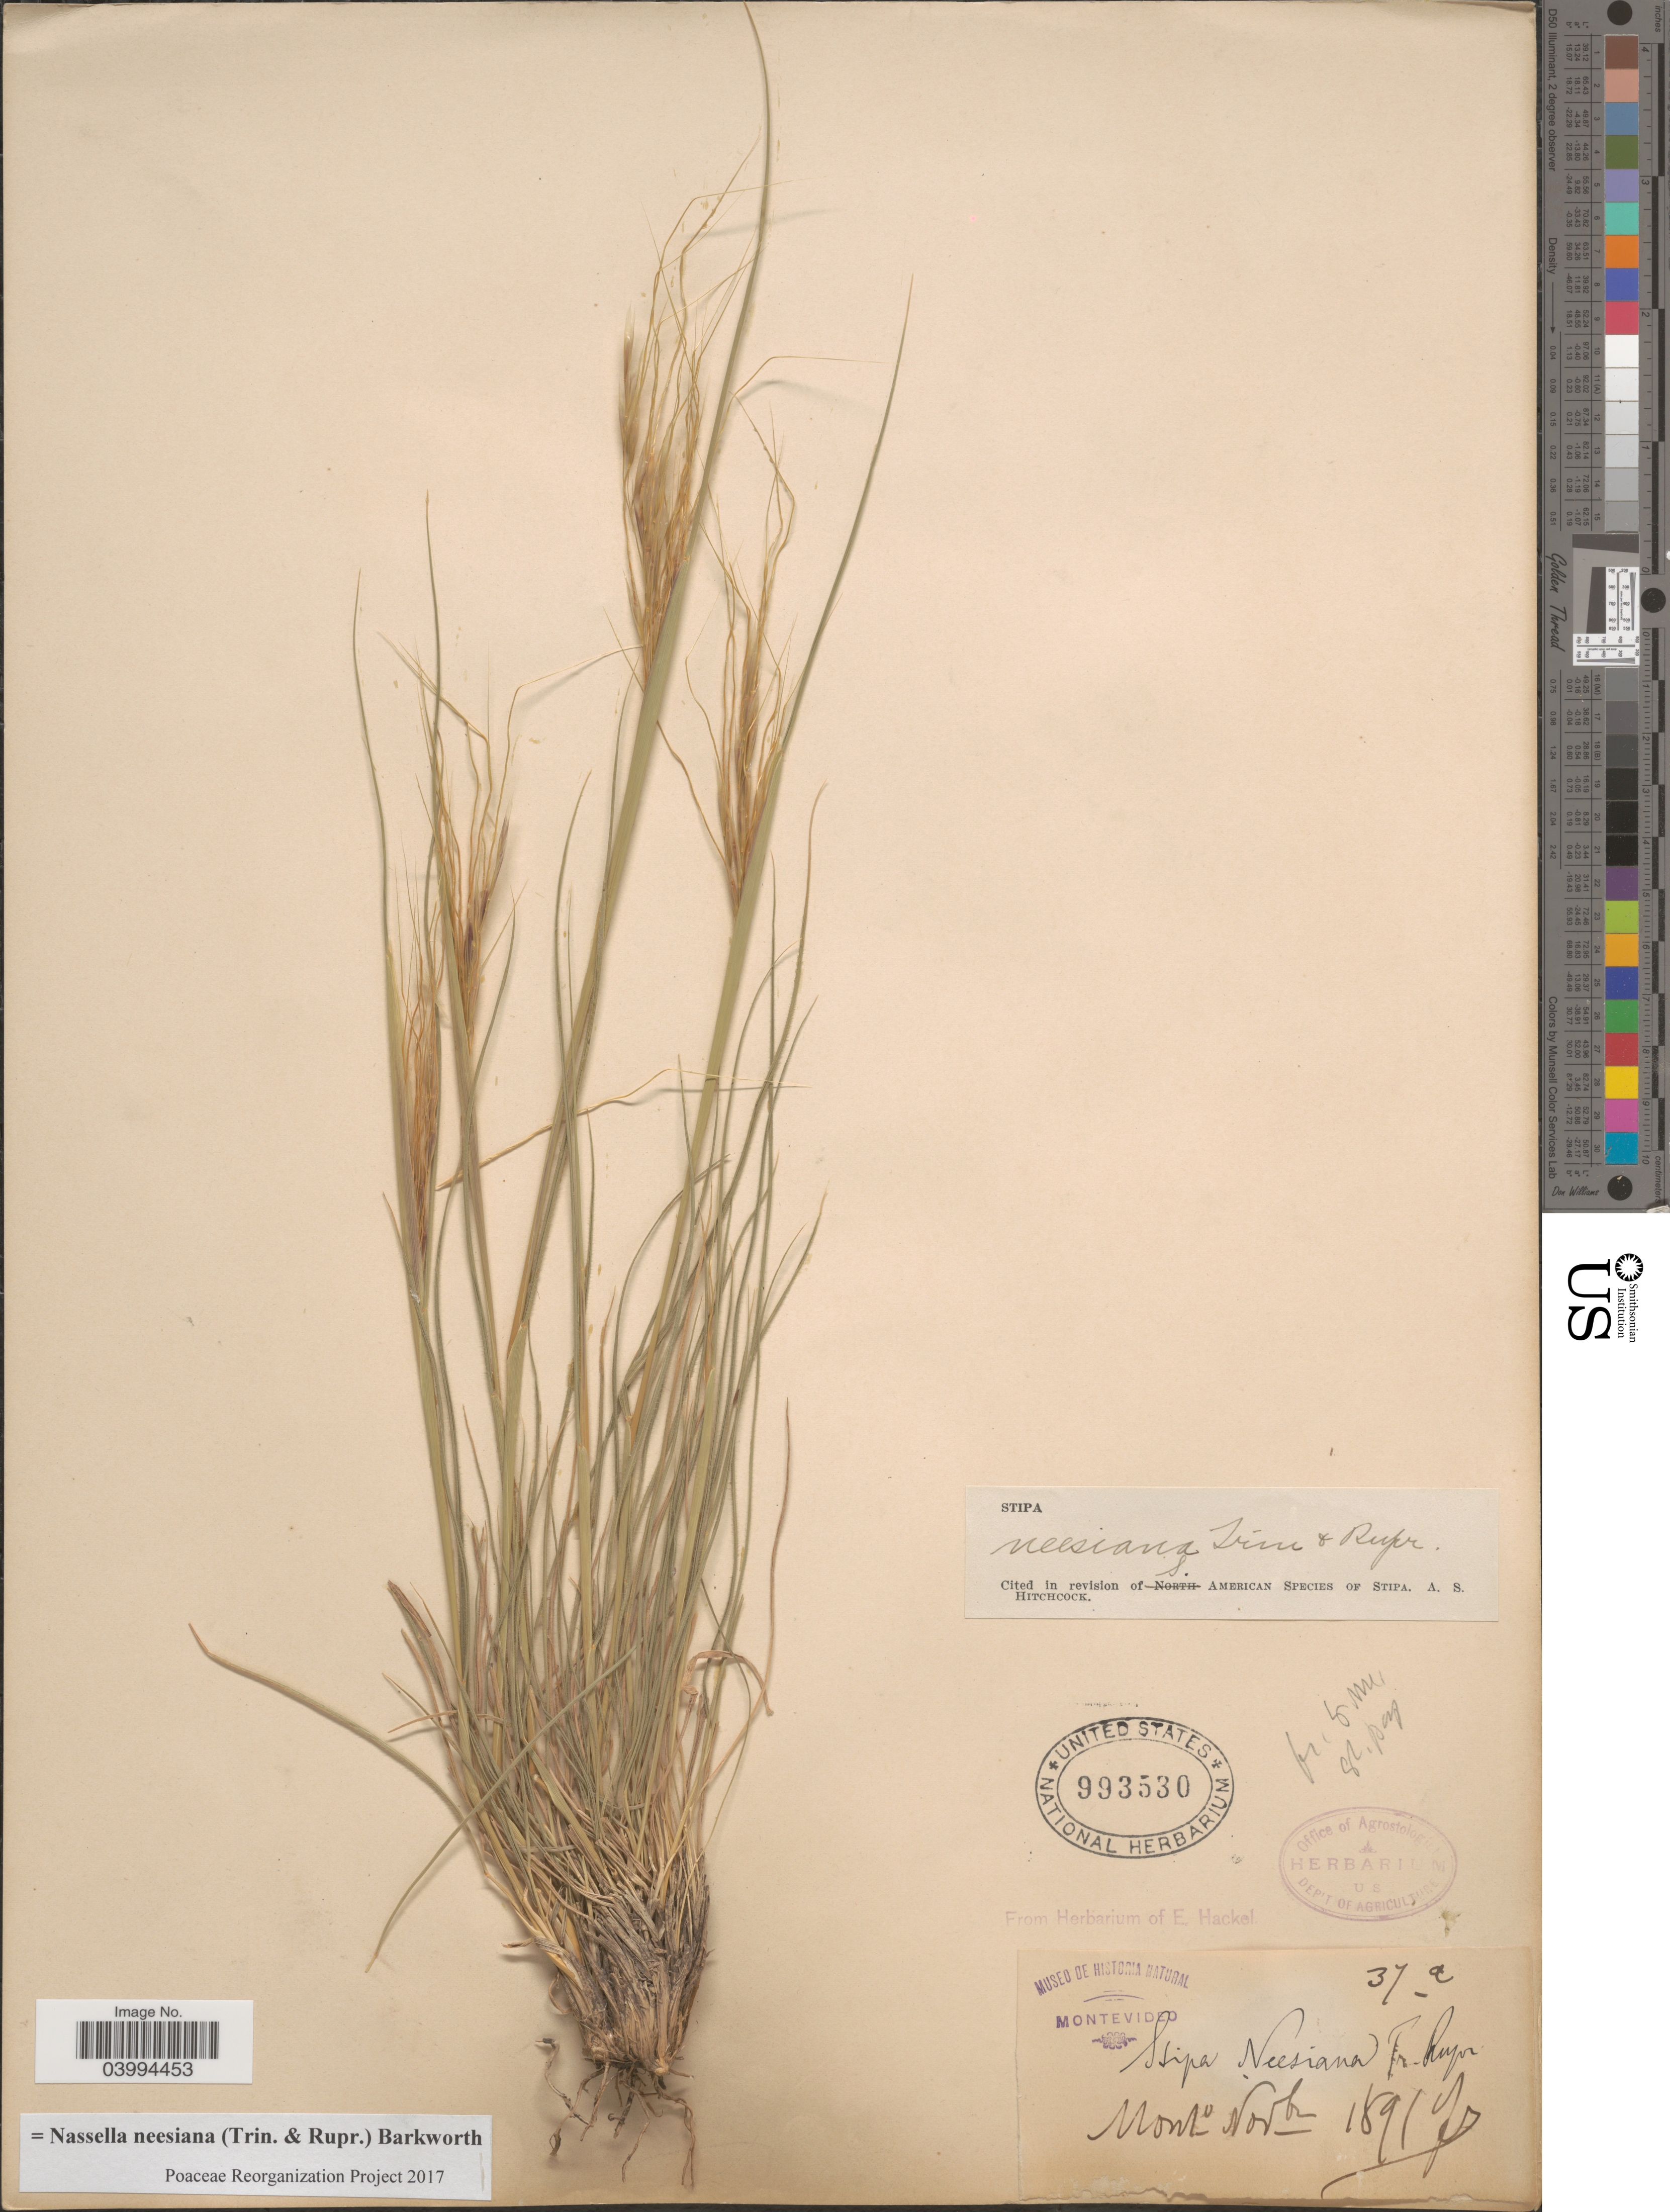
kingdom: Plantae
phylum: Tracheophyta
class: Liliopsida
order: Poales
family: Poaceae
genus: Nassella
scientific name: Nassella neesiana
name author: (Trin. & Rupr.) Barkworth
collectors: ex herb. E. Hackel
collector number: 37a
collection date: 1891-11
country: Uruguay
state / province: Montevideo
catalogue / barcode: US 993530